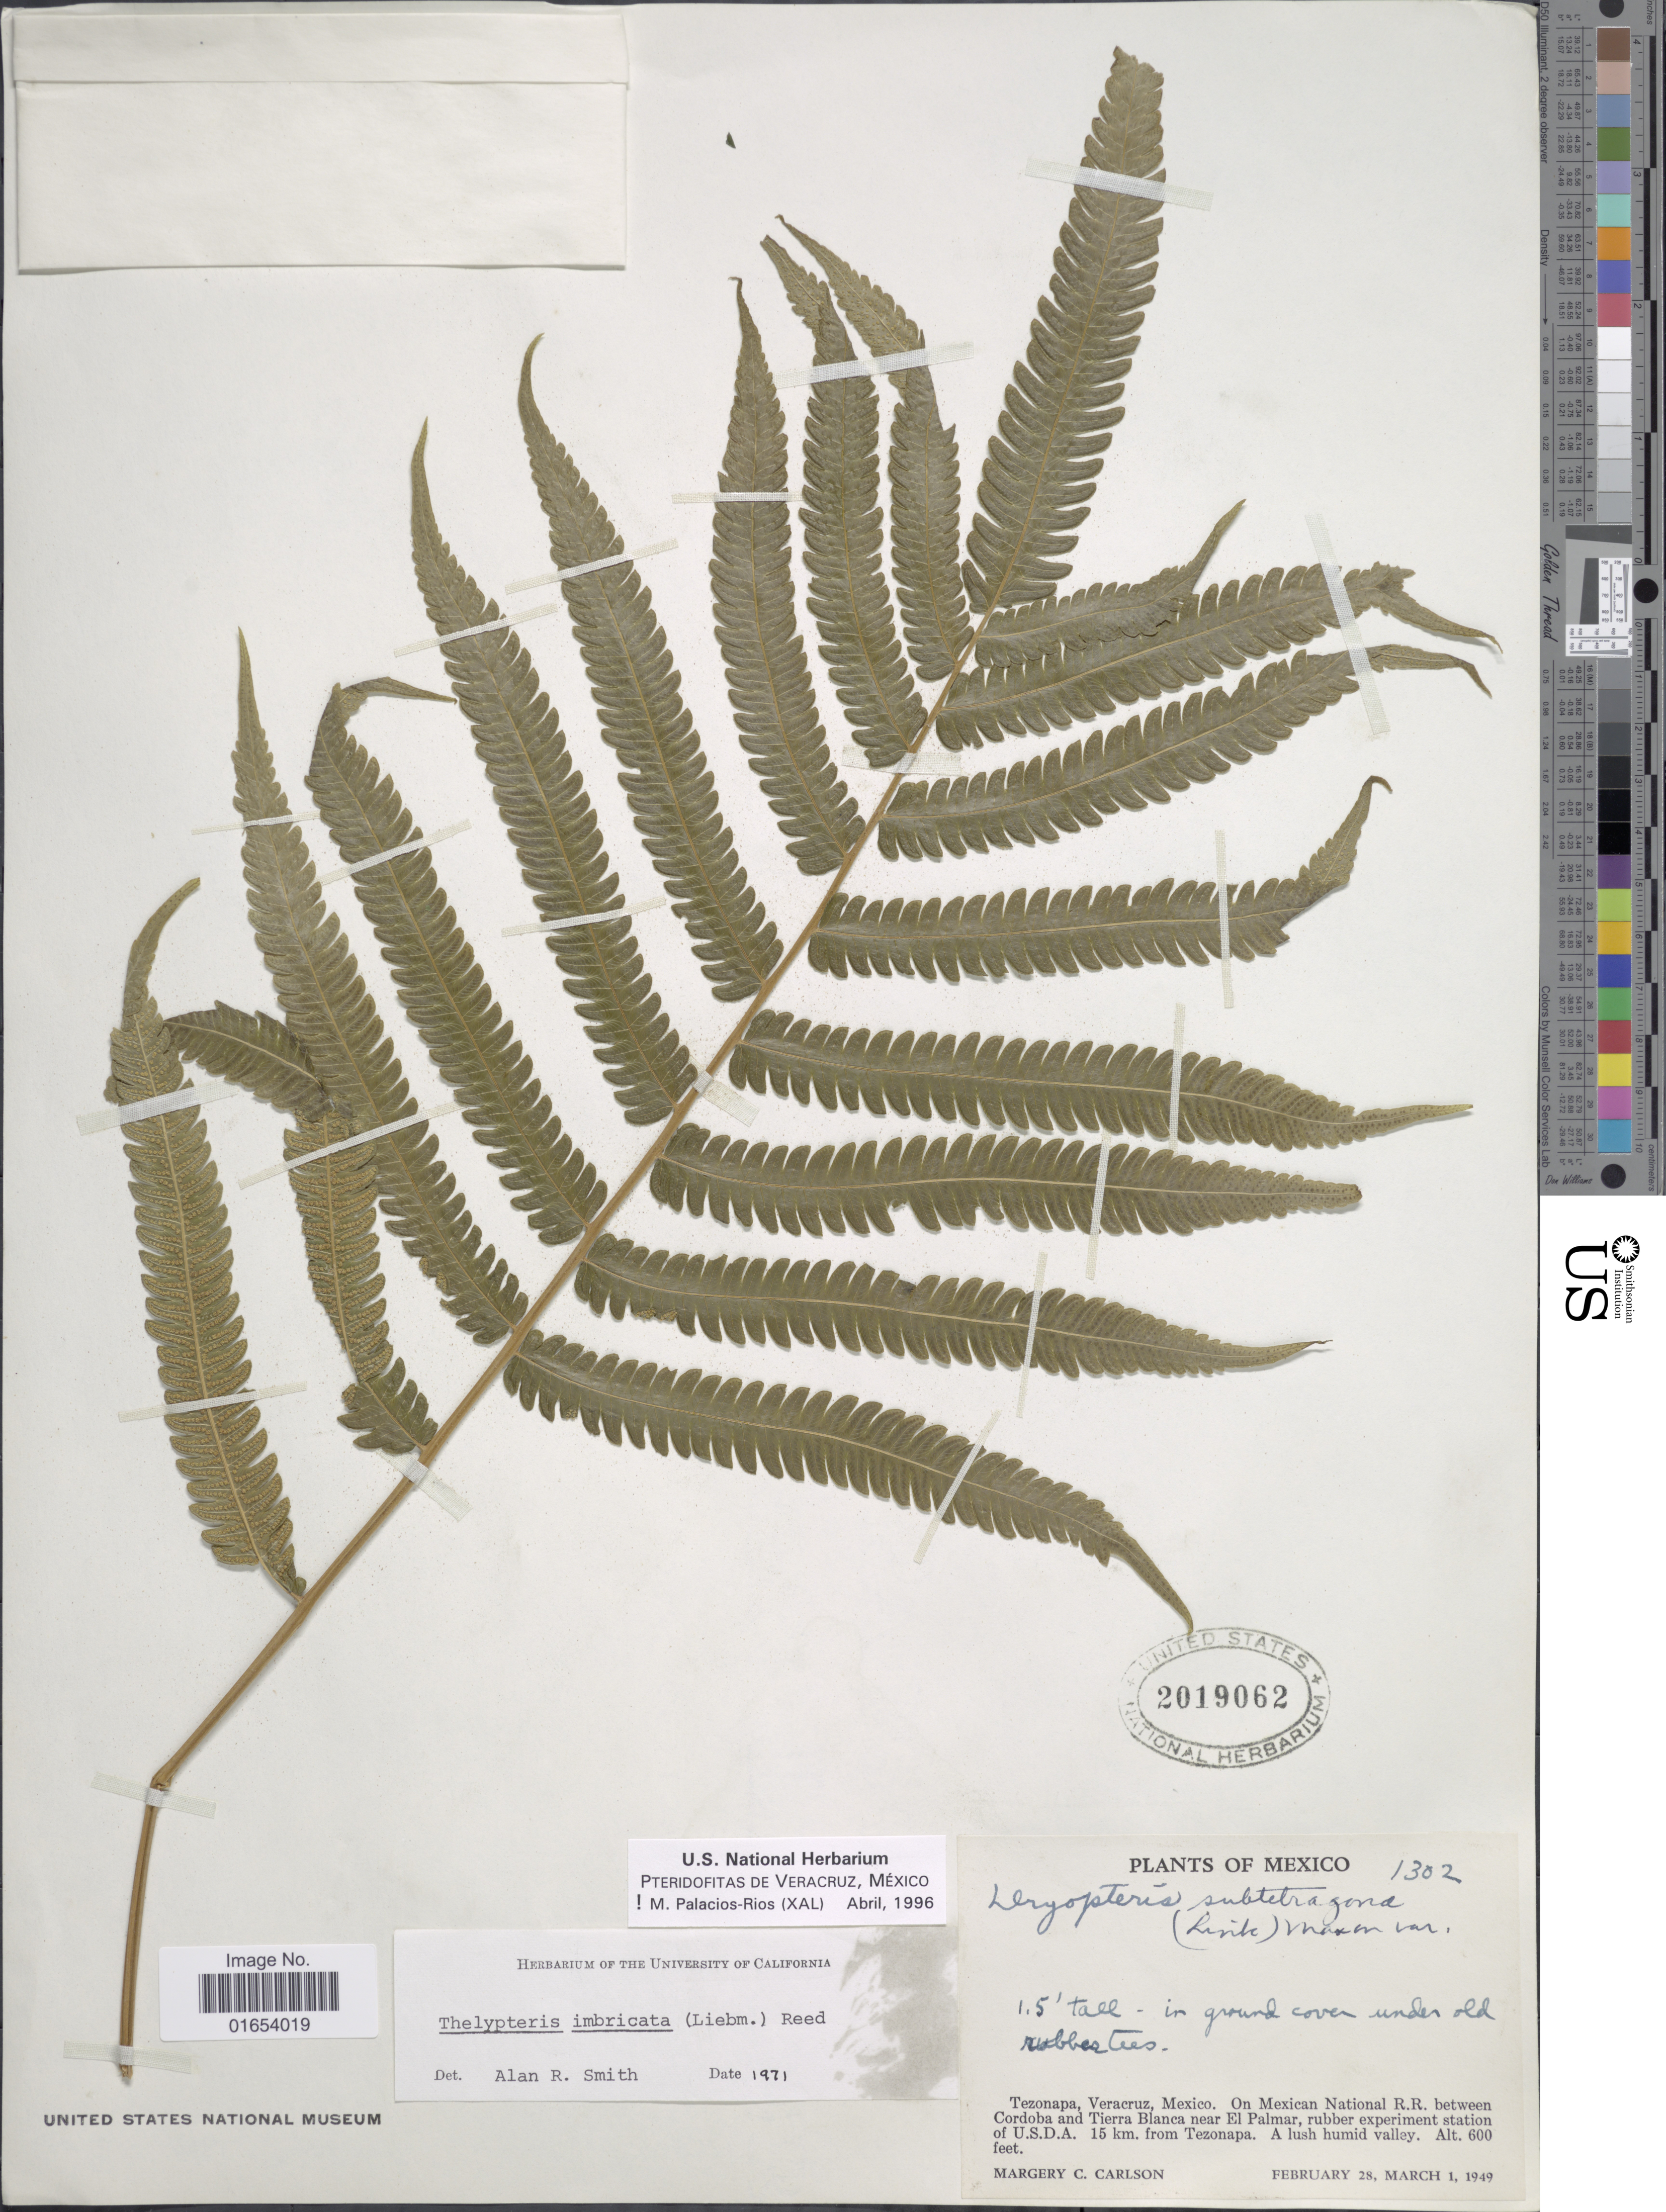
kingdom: Plantae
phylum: Tracheophyta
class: Polypodiopsida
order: Polypodiales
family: Thelypteridaceae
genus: Goniopteris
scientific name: Goniopteris imbricata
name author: (Liebm.) Á. Löve & D. Löve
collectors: M. C. Carlson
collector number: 1302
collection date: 1949-02-28/1949-03-01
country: Mexico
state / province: Veracruz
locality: Tezonapa, Veracruz, Mexico, on mexican National R.R. between Cordoba and Tierra Blanca near El Palmar, rubber experiment station of U.S.D.A 15 km. from Tezonapa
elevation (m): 183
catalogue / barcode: US 2019062